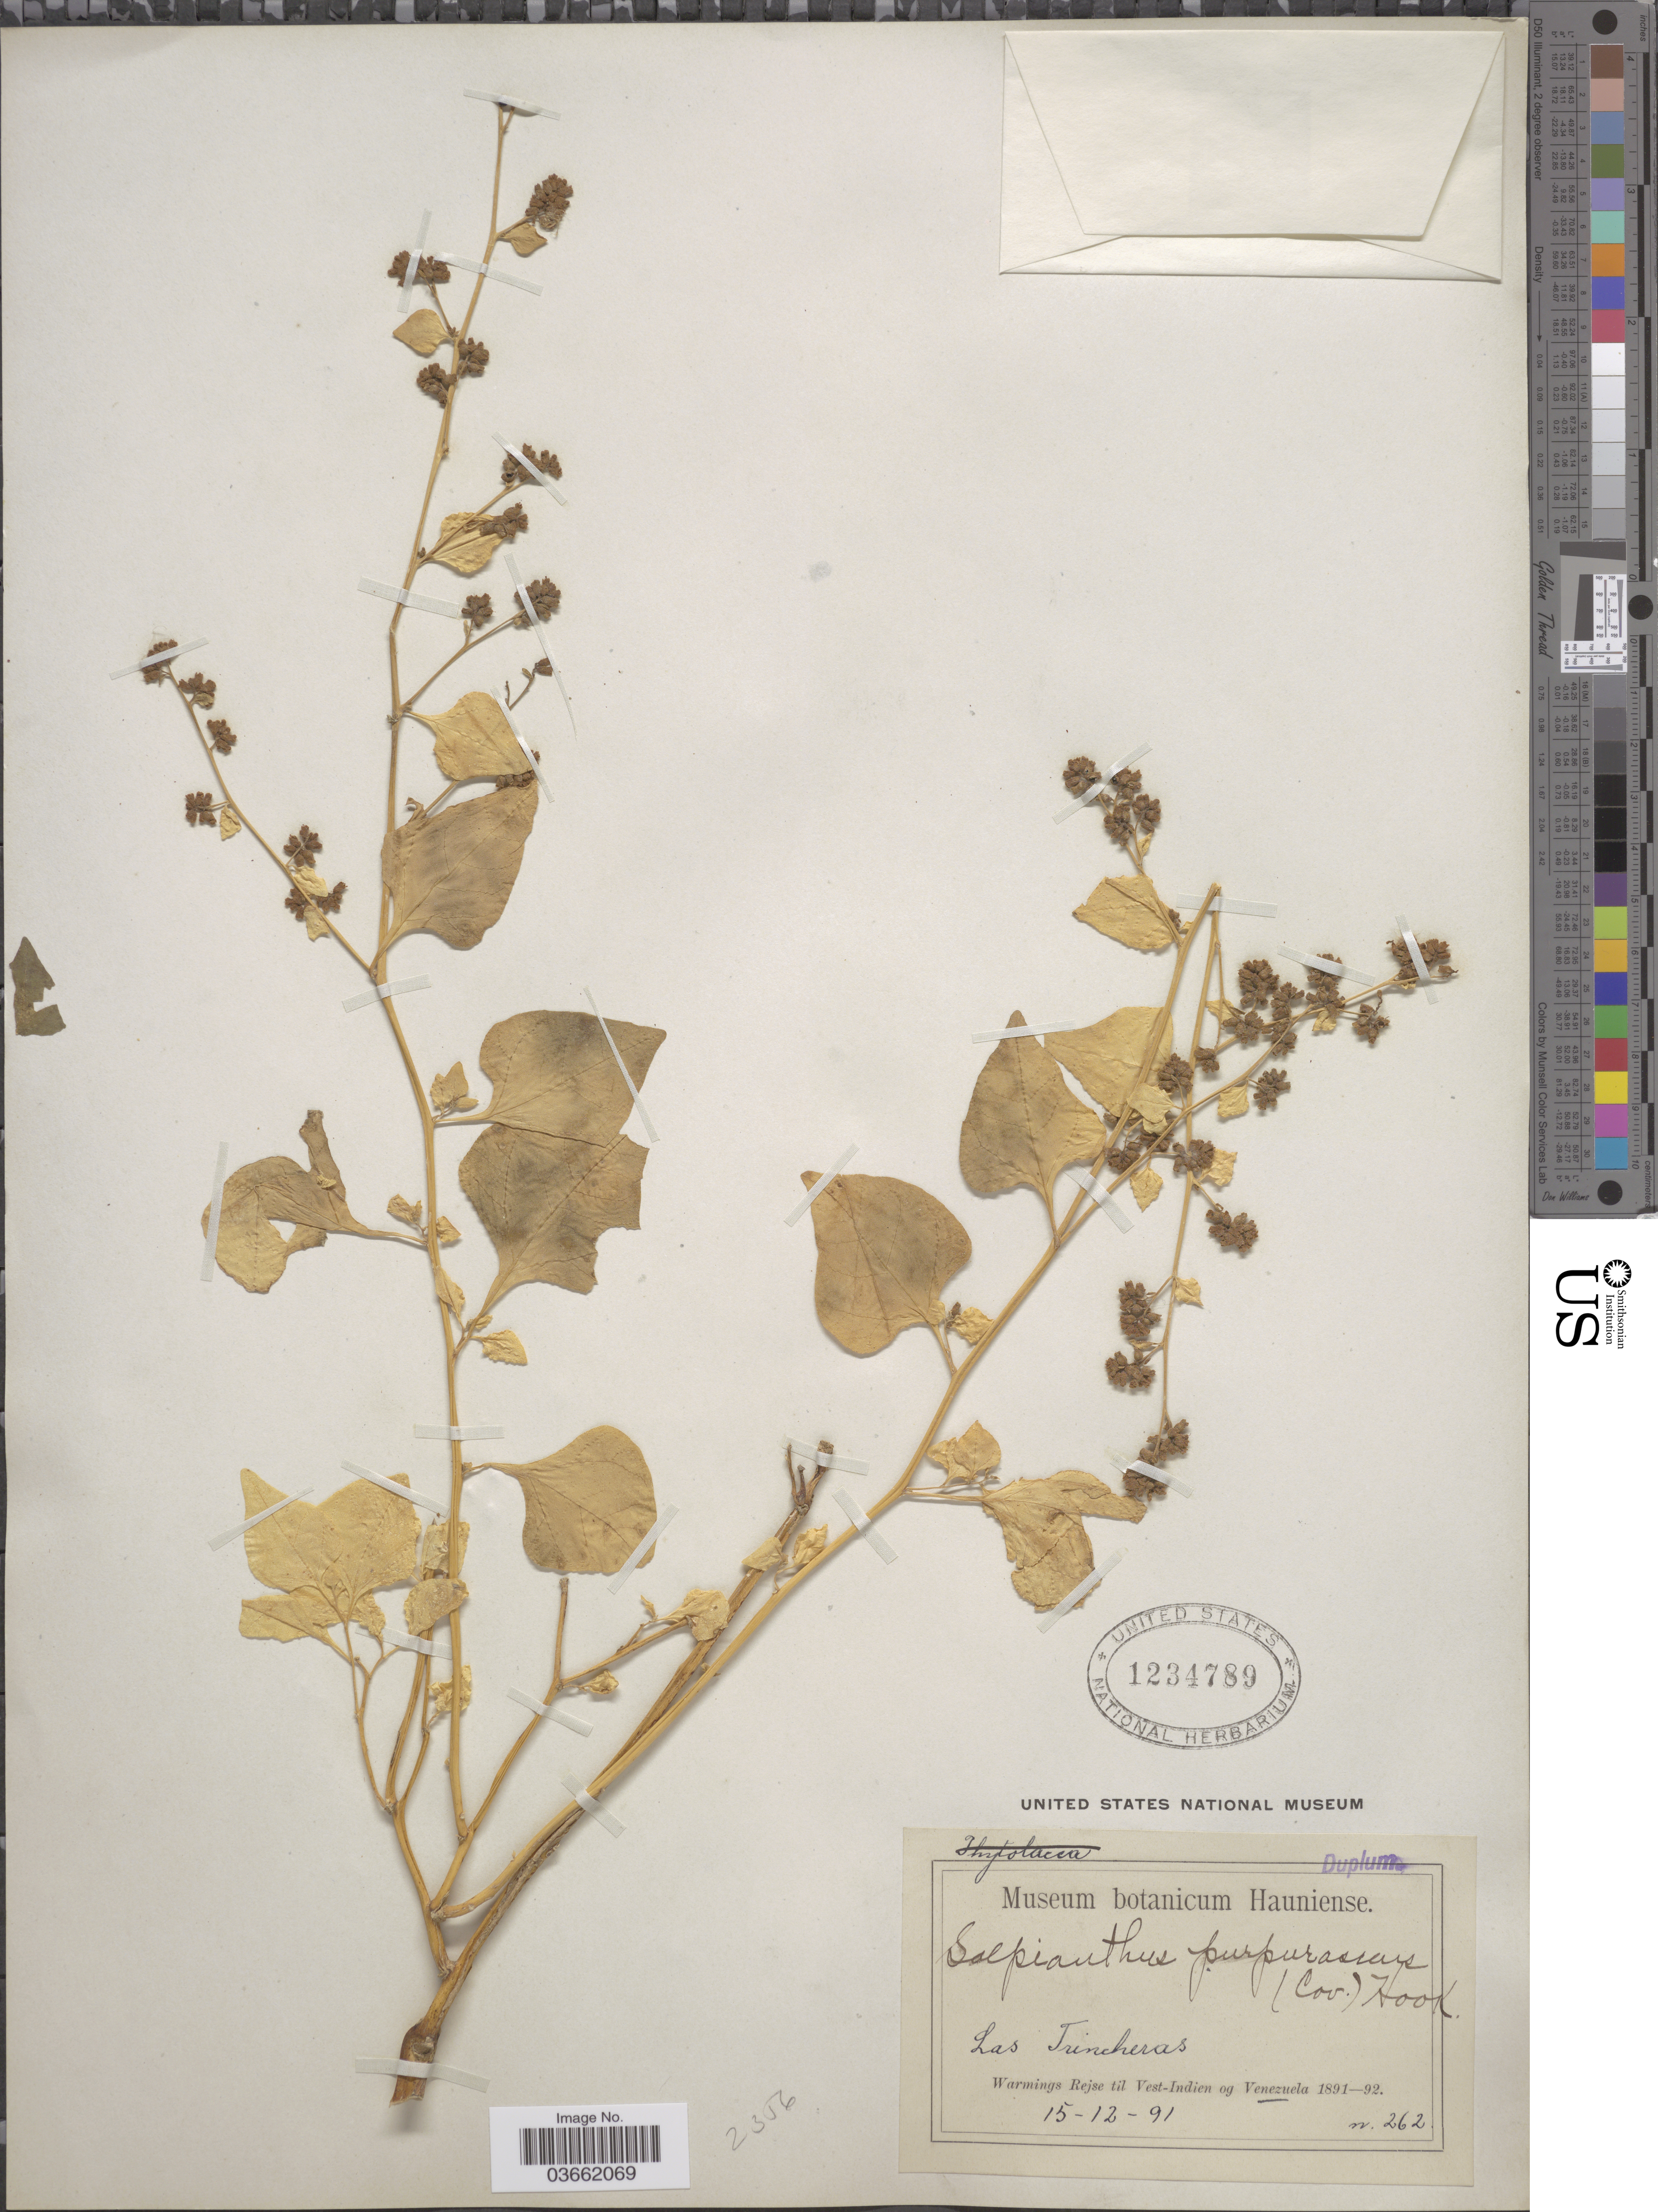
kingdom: Plantae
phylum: Tracheophyta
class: Magnoliopsida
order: Caryophyllales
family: Nyctaginaceae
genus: Salpianthus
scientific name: Salpianthus purpurascens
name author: (Cav. ex Lag.) Hook. & Arn.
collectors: -. Warmings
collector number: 262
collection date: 1891-12-15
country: Venezuela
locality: Las Trincheras. Vest-Indien.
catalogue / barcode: US 1234789